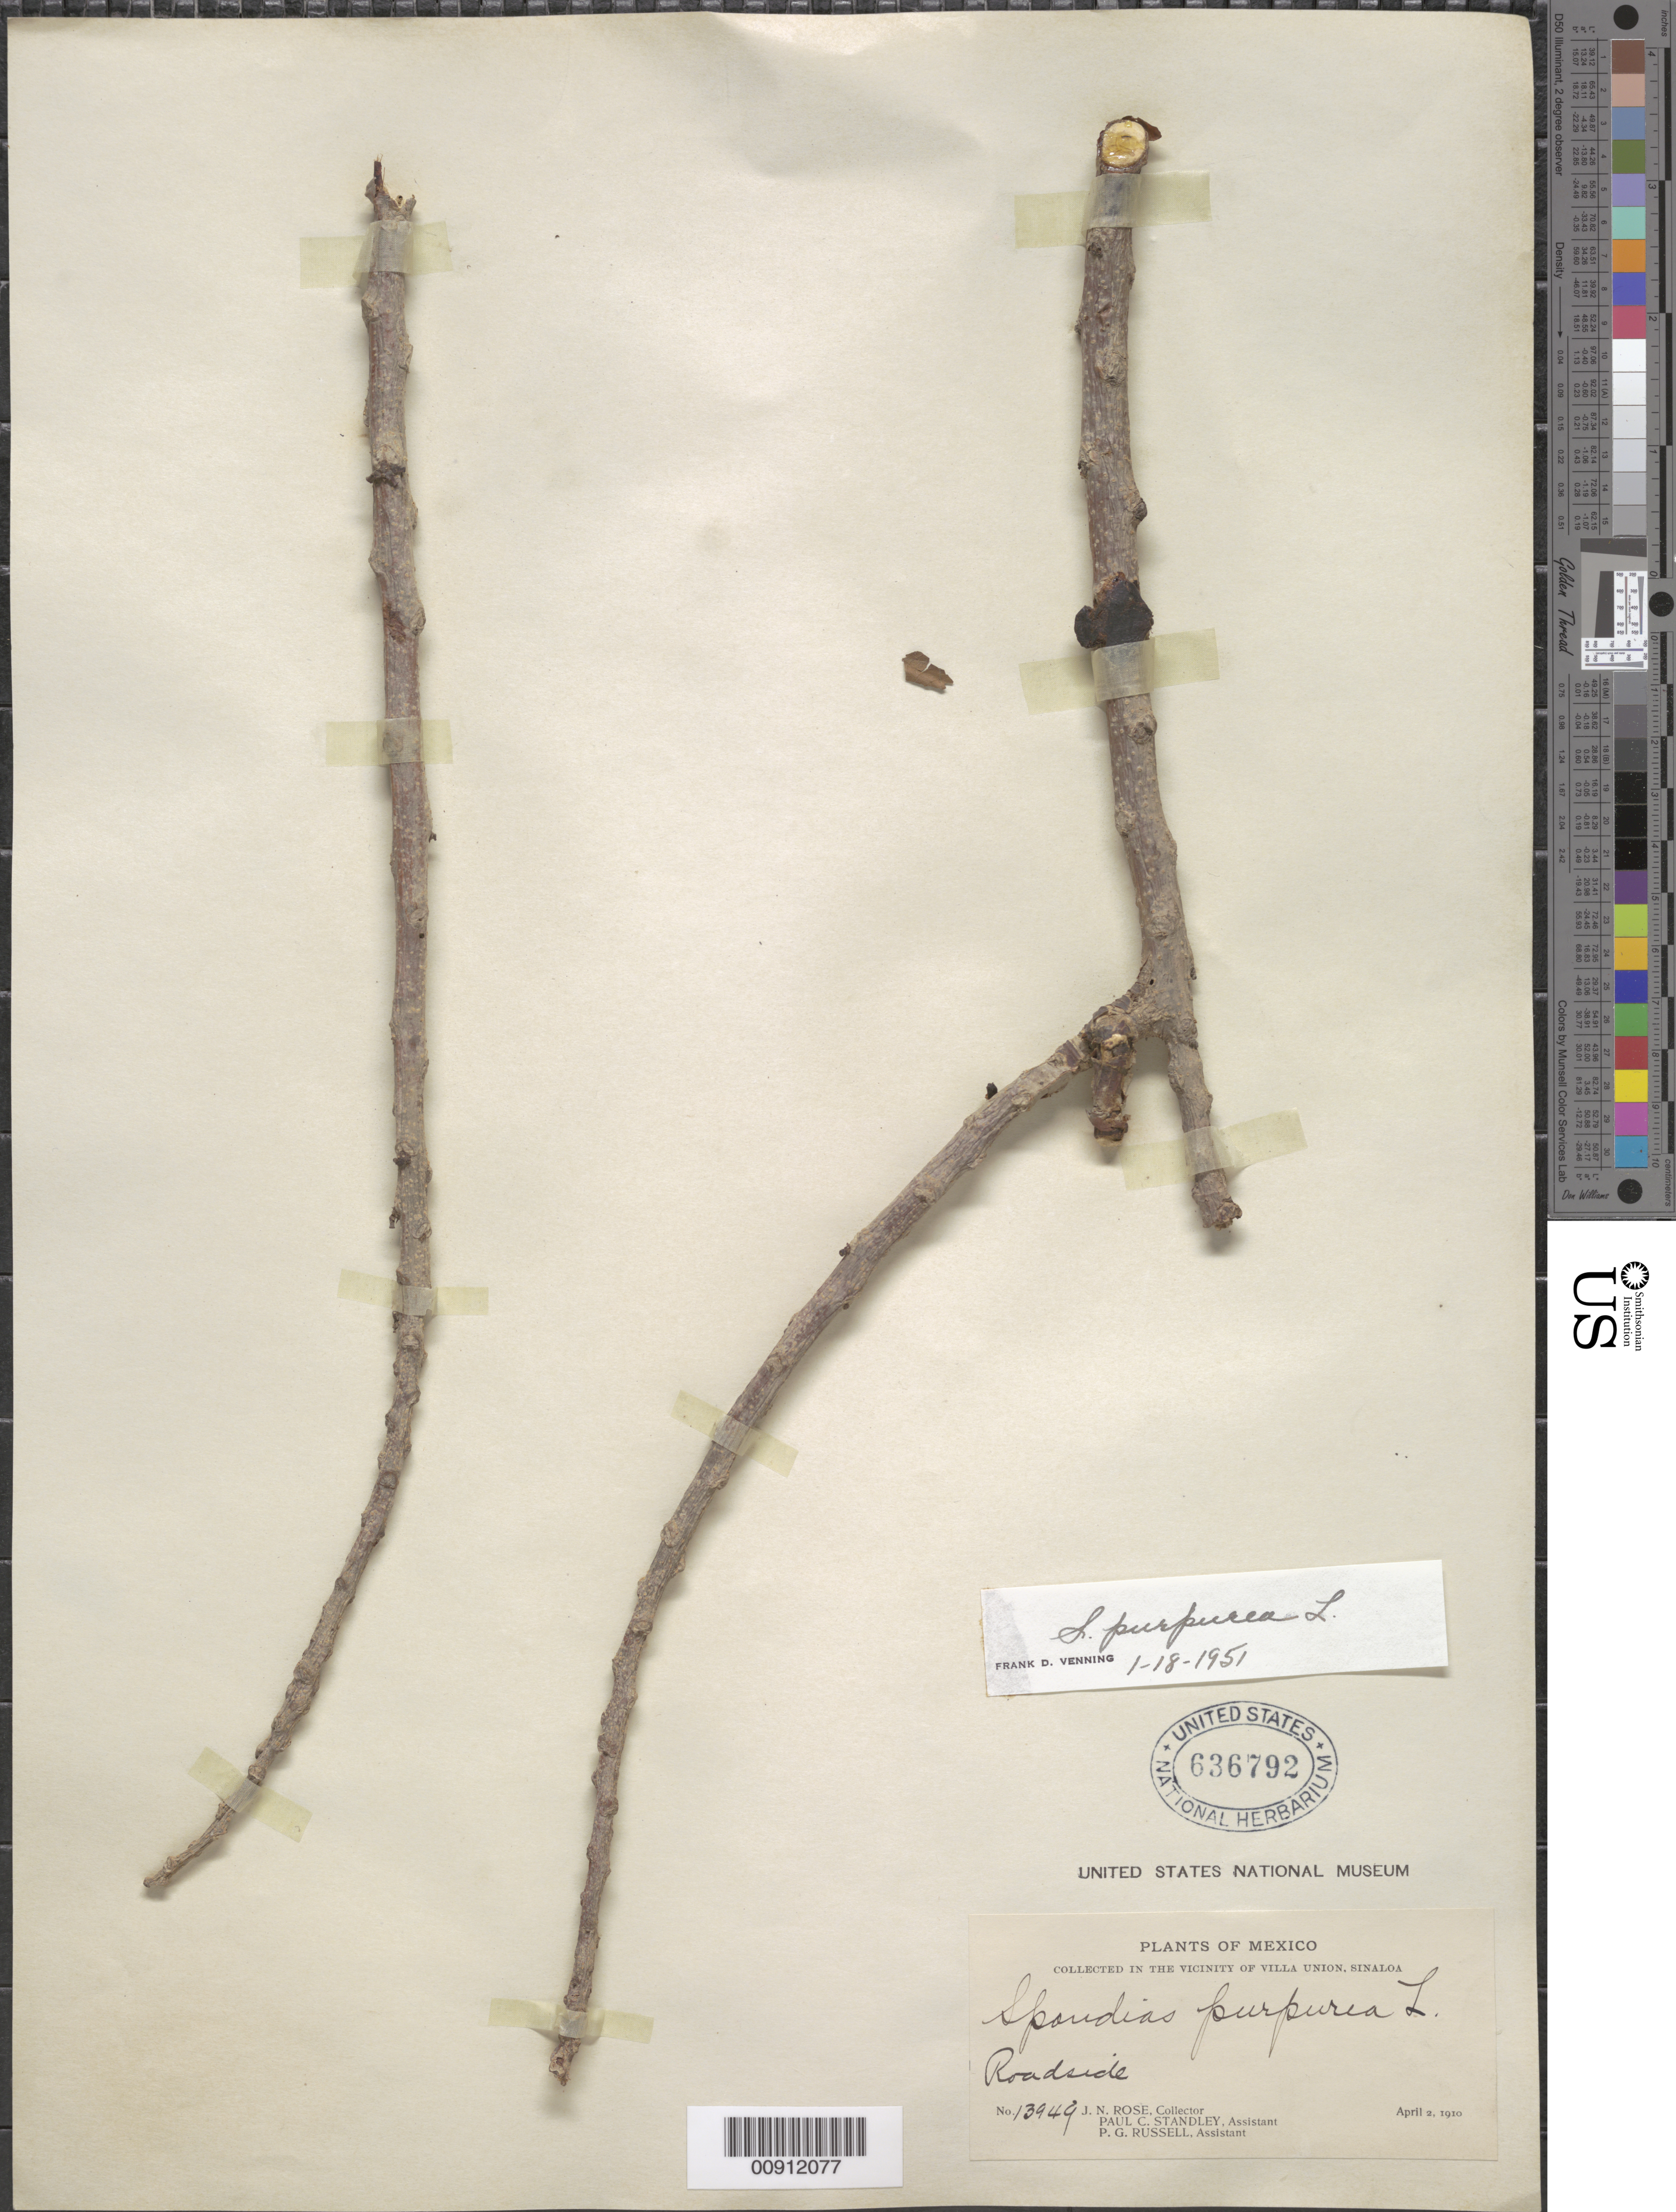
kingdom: Plantae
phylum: Tracheophyta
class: Magnoliopsida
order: Sapindales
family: Anacardiaceae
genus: Spondias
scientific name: Spondias purpurea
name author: L.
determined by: Mitchell, John D.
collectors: J. N. Rose, P. C. Standley & P. G. Russell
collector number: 13949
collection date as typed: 02 Apr 1910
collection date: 1910-04-02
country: Mexico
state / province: Sinaloa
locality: Vicinity of Villa Unión, Sinaloa.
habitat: Roadside.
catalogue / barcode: US 636792